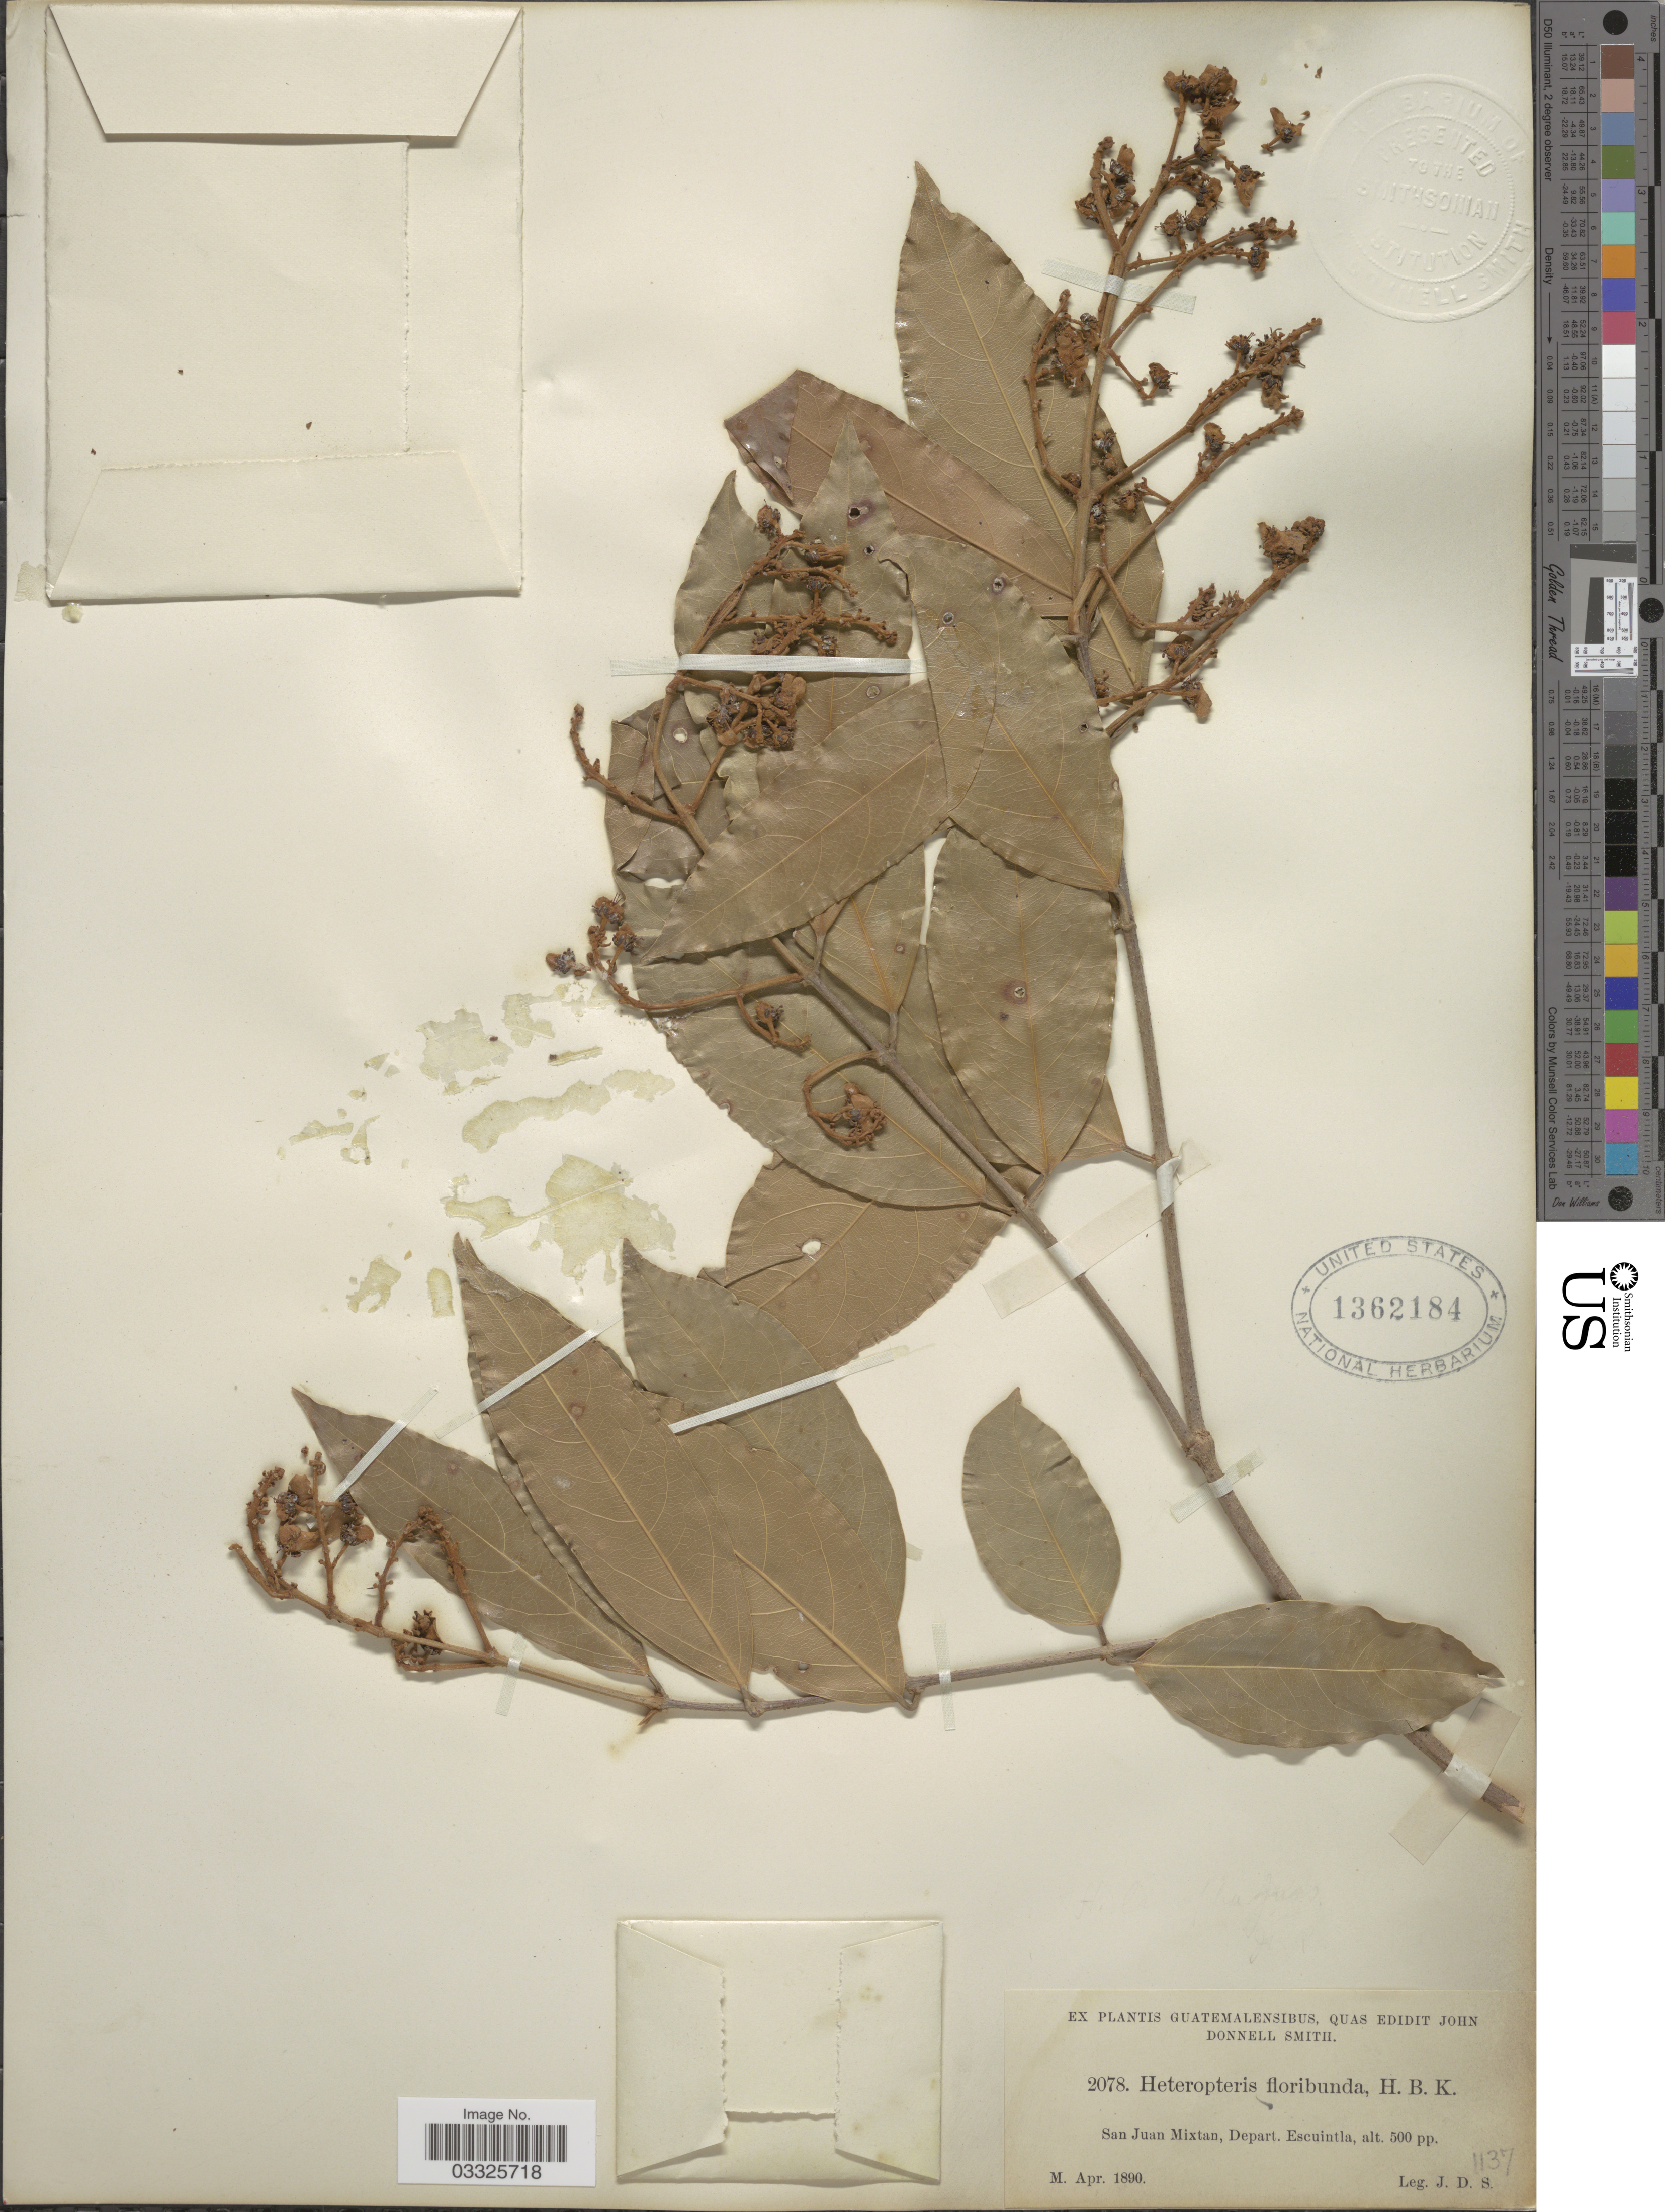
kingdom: Plantae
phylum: Tracheophyta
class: Magnoliopsida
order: Malpighiales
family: Malpighiaceae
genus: Heteropterys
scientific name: Heteropterys laurifolia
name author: (L.) A. Juss.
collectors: J. Donnell Smith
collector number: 2078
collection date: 1890-04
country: Guatemala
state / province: Escuintla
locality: San Juan Mixtan, Depart. Escuintla.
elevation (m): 152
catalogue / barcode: US 1362184